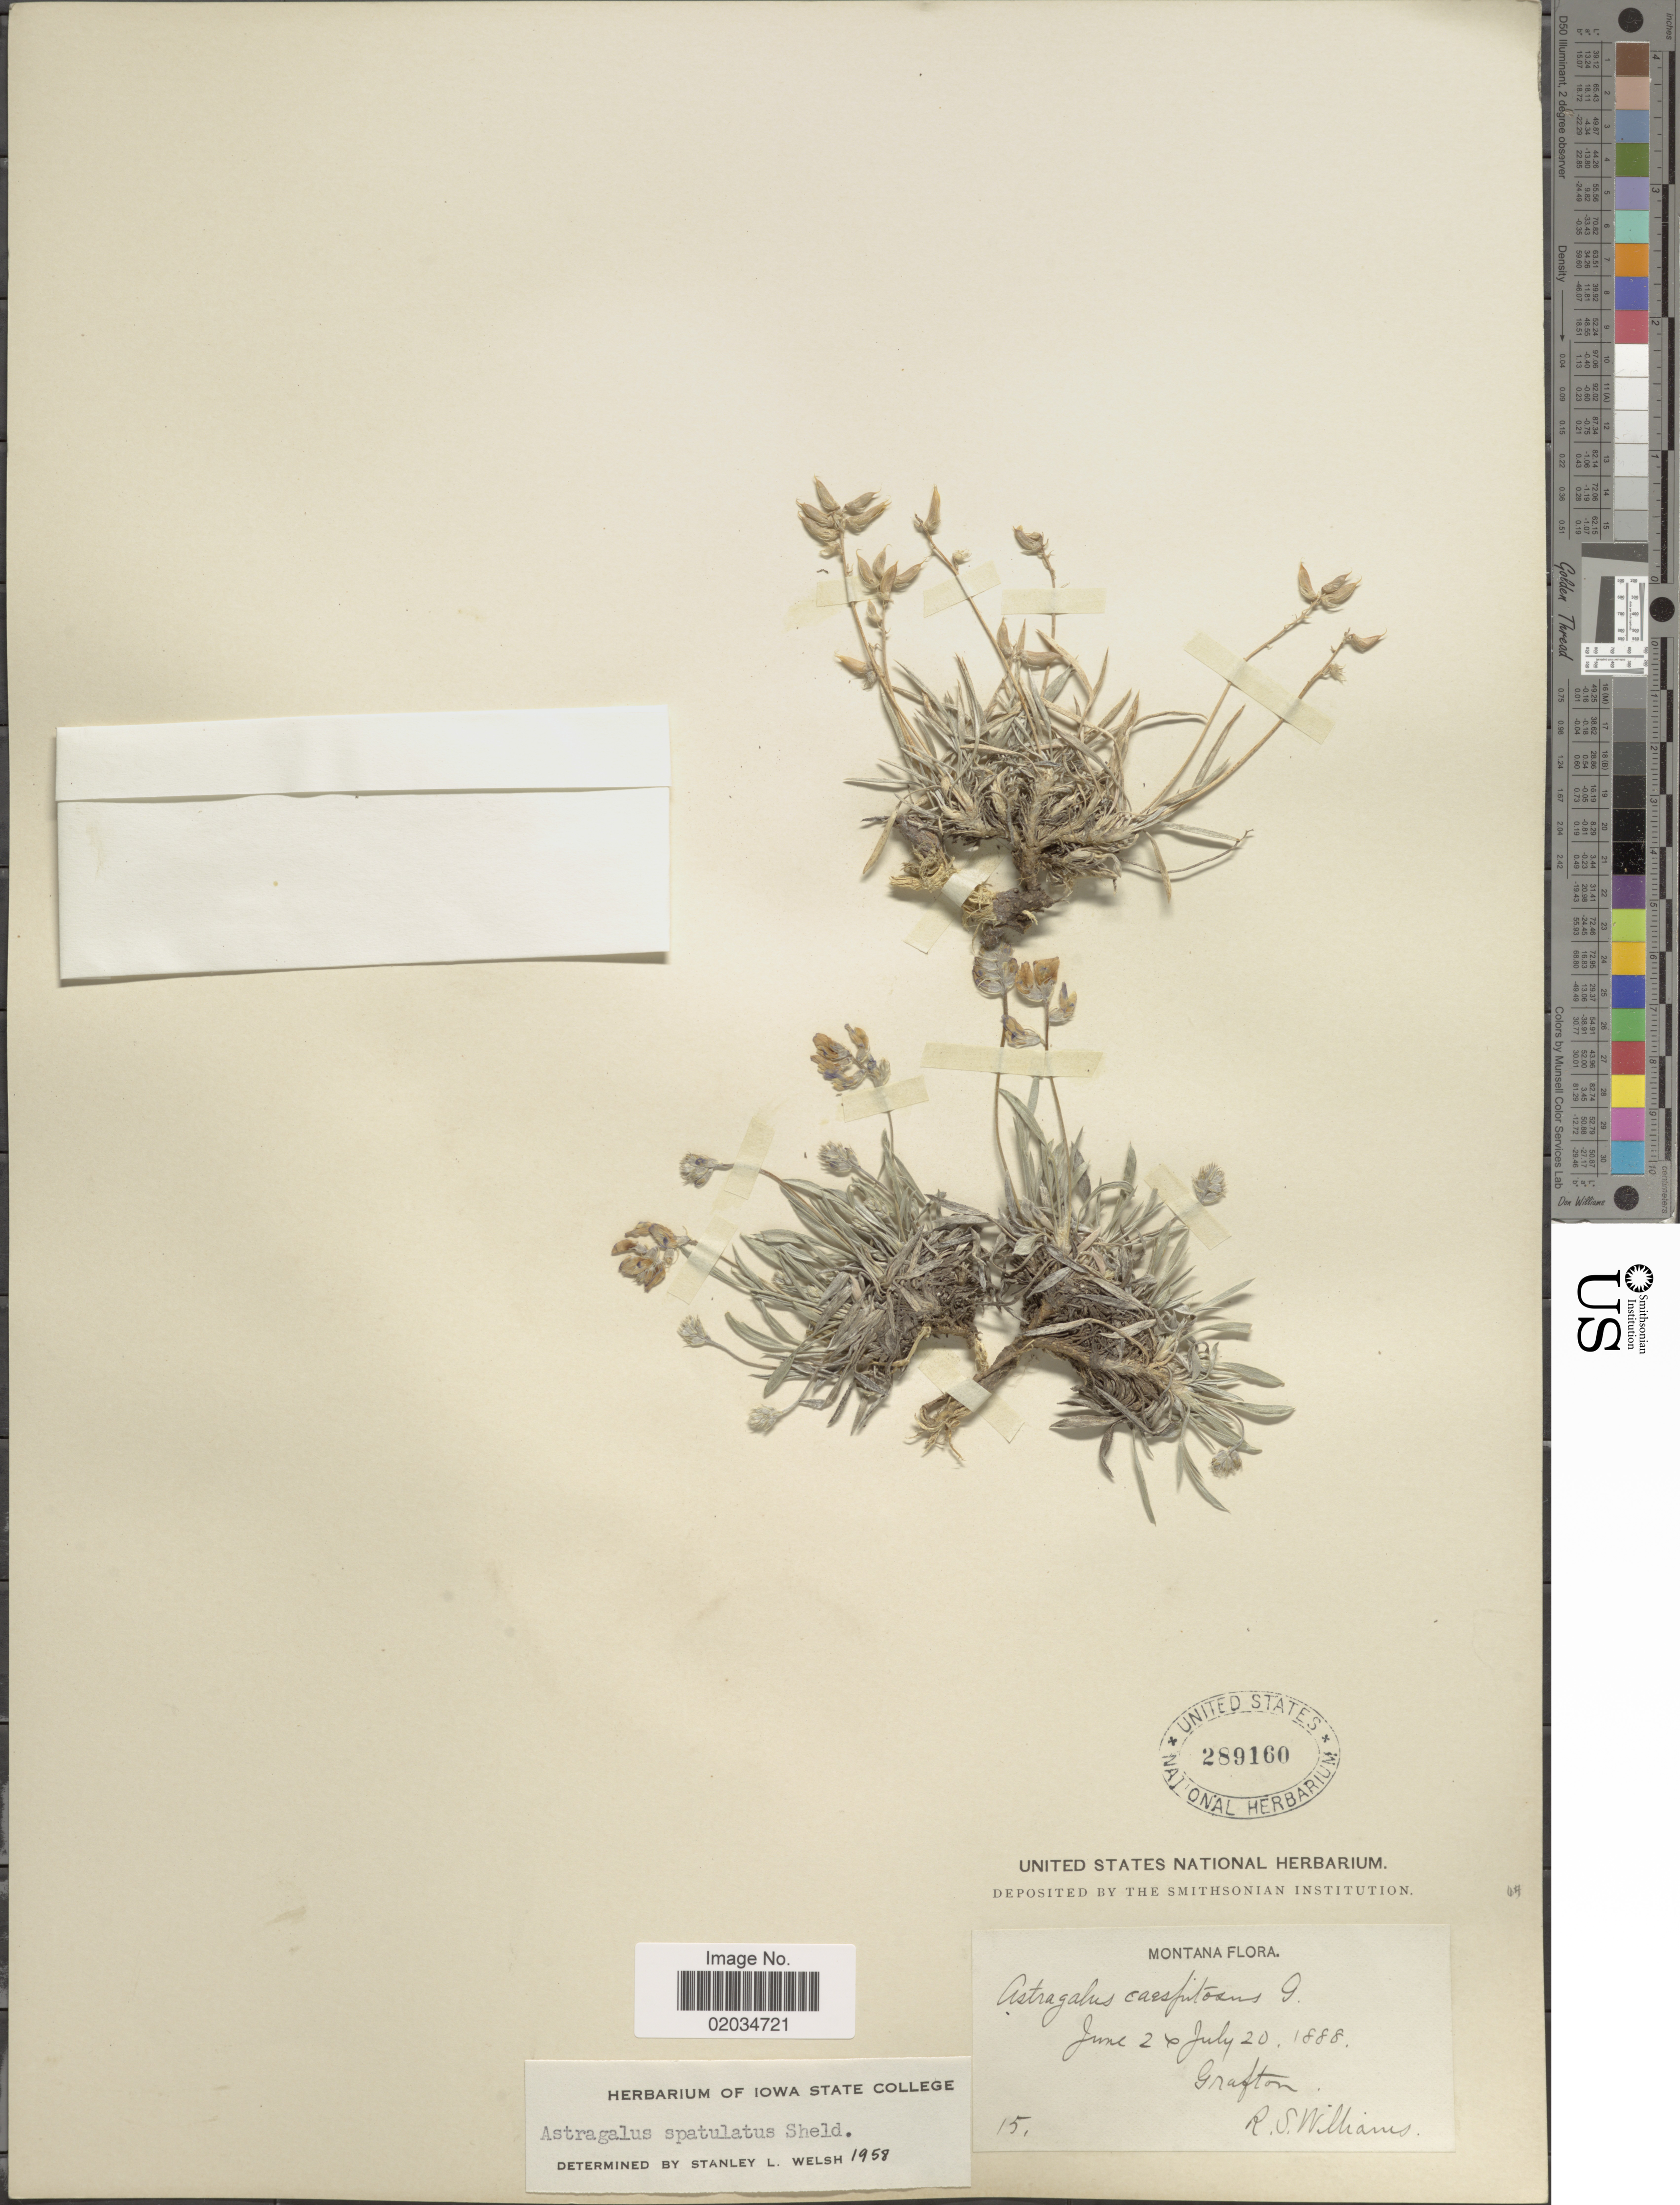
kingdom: Plantae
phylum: Tracheophyta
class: Magnoliopsida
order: Fabales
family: Fabaceae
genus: Astragalus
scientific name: Astragalus sparsiflorus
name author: A. Gray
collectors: R. S. Williams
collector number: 15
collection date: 1888-06-02/1888-07-20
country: United States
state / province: Montana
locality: Grafton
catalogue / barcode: US 289160